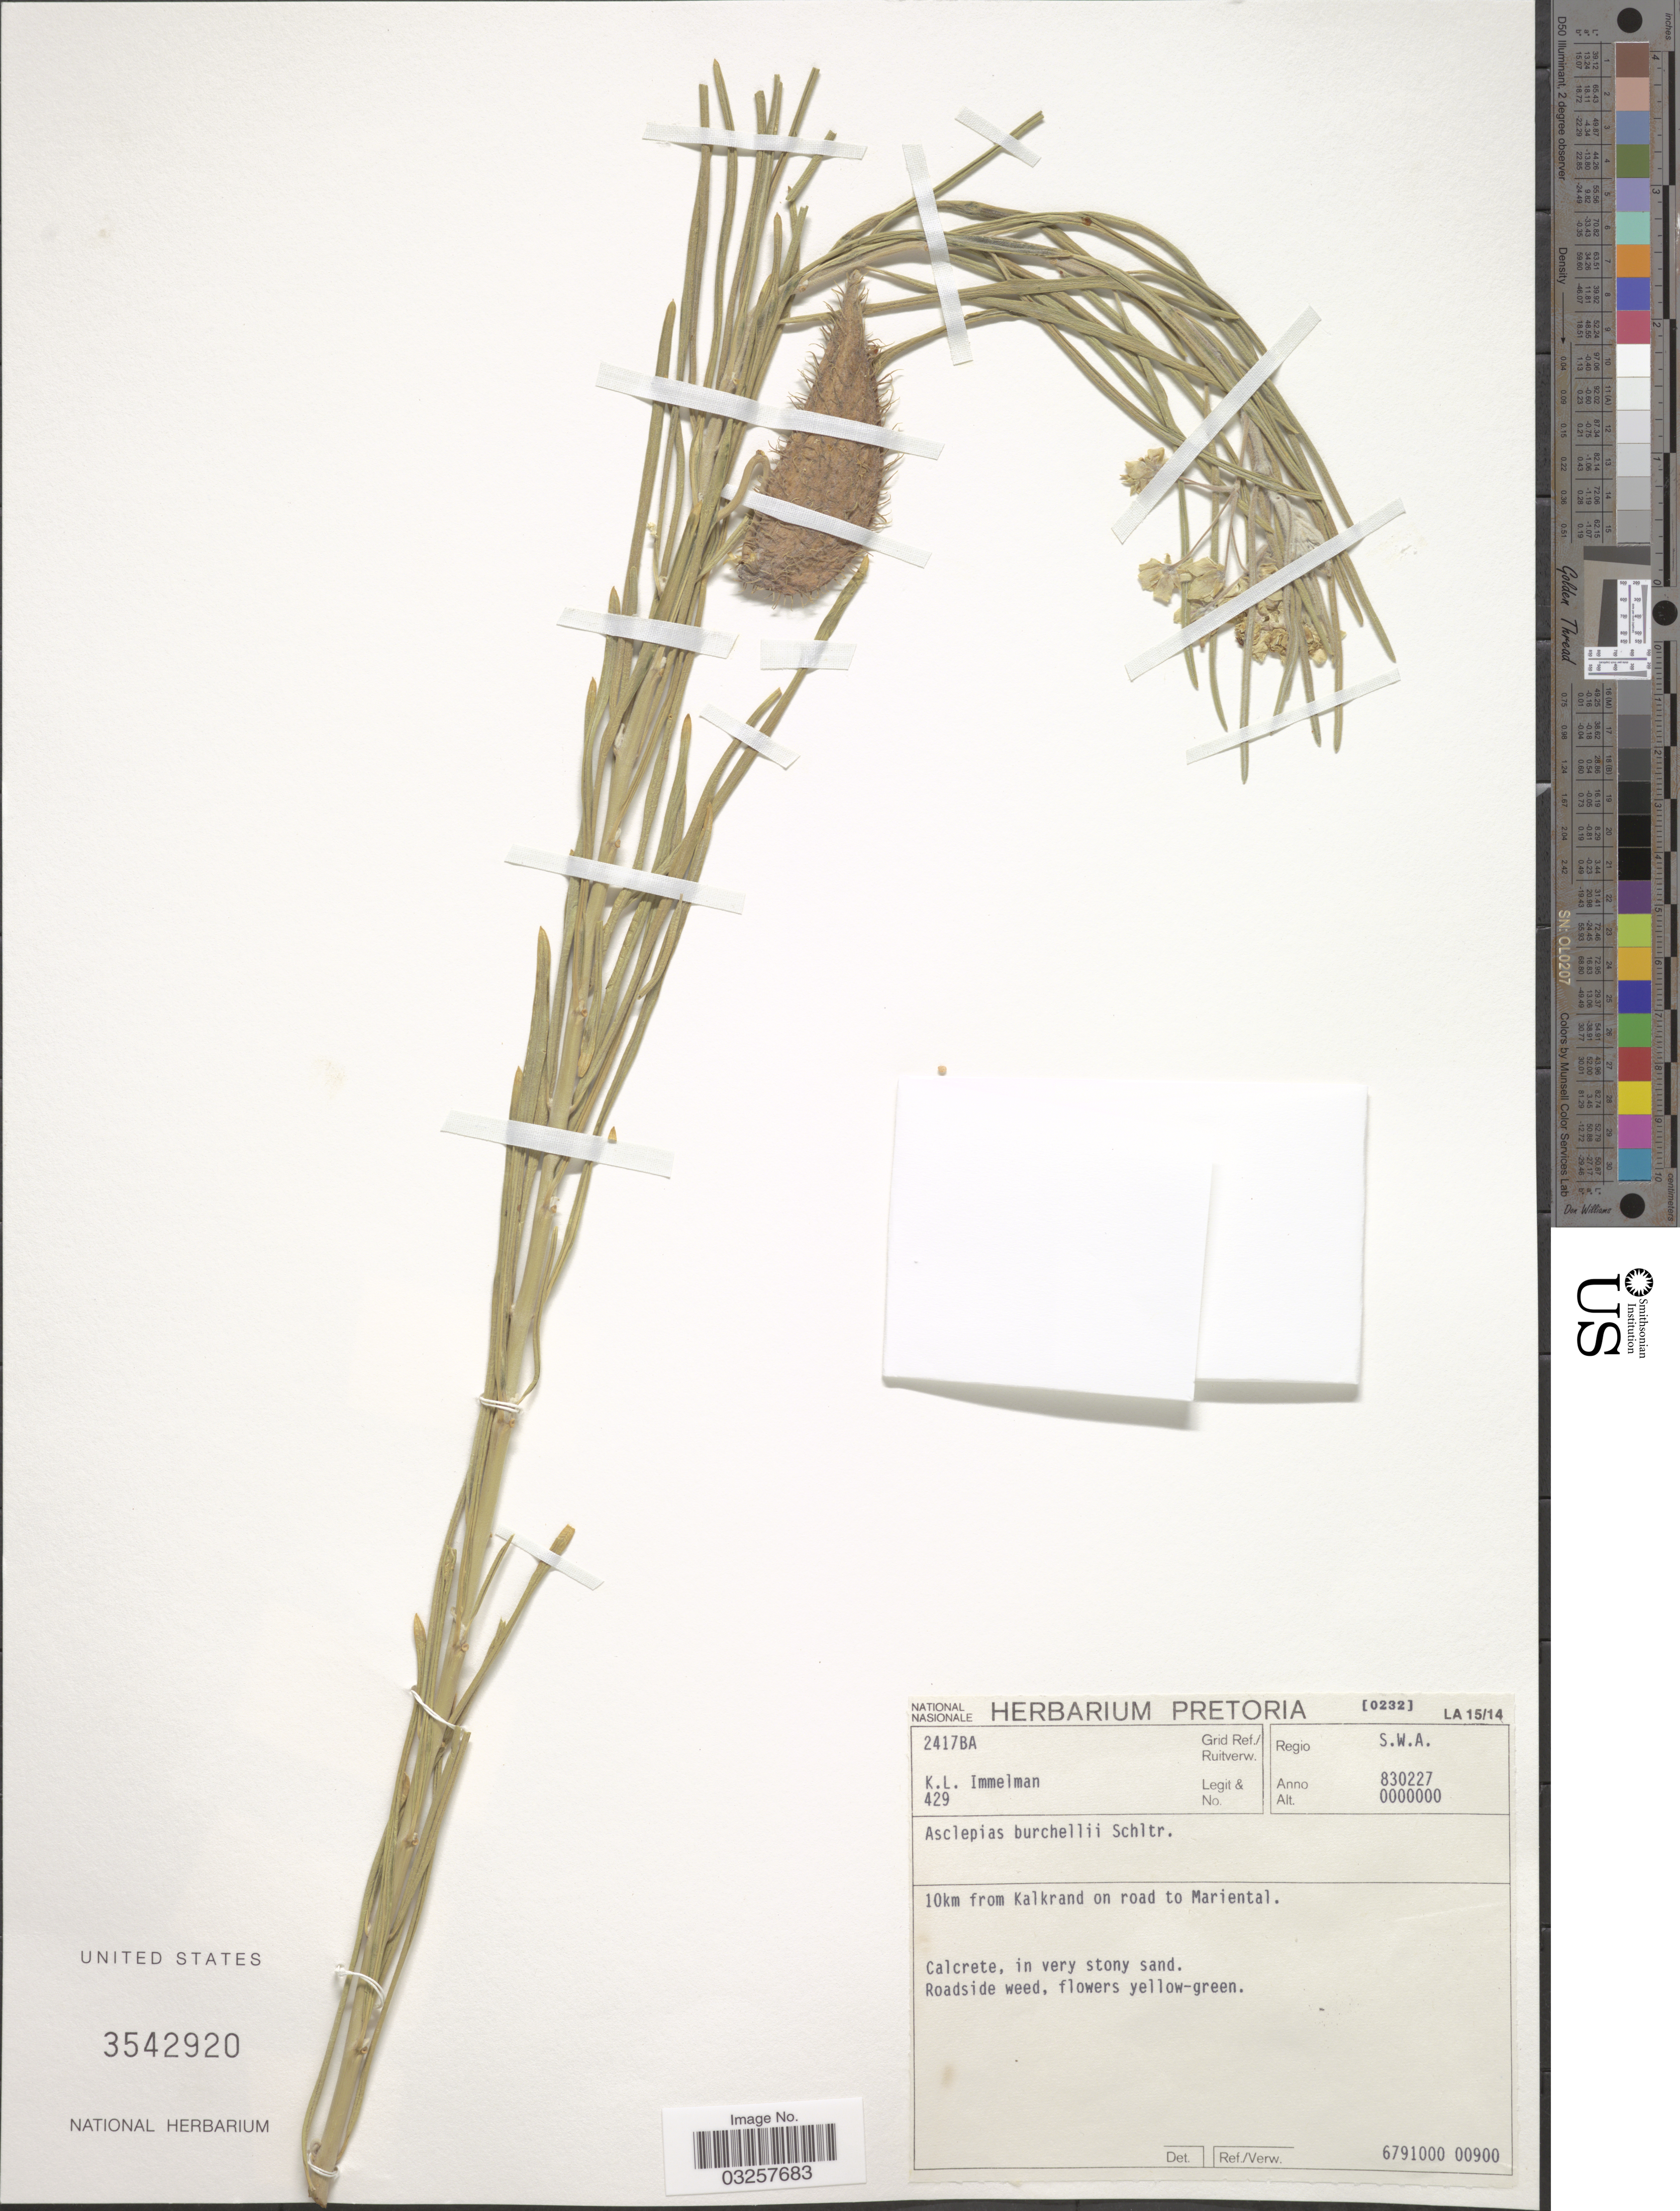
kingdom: Plantae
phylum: Tracheophyta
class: Magnoliopsida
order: Gentianales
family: Apocynaceae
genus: Asclepias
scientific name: Asclepias burchellii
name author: Schltr.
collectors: K. L. Immelman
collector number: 429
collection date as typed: Transcribed d/m/y: 27/2/83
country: Namibia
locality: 2417BA Grid Ref./ Ruitverw. Regio S.W.A. 10km from Kalkrand on road to Mariental.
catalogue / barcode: US 3542920